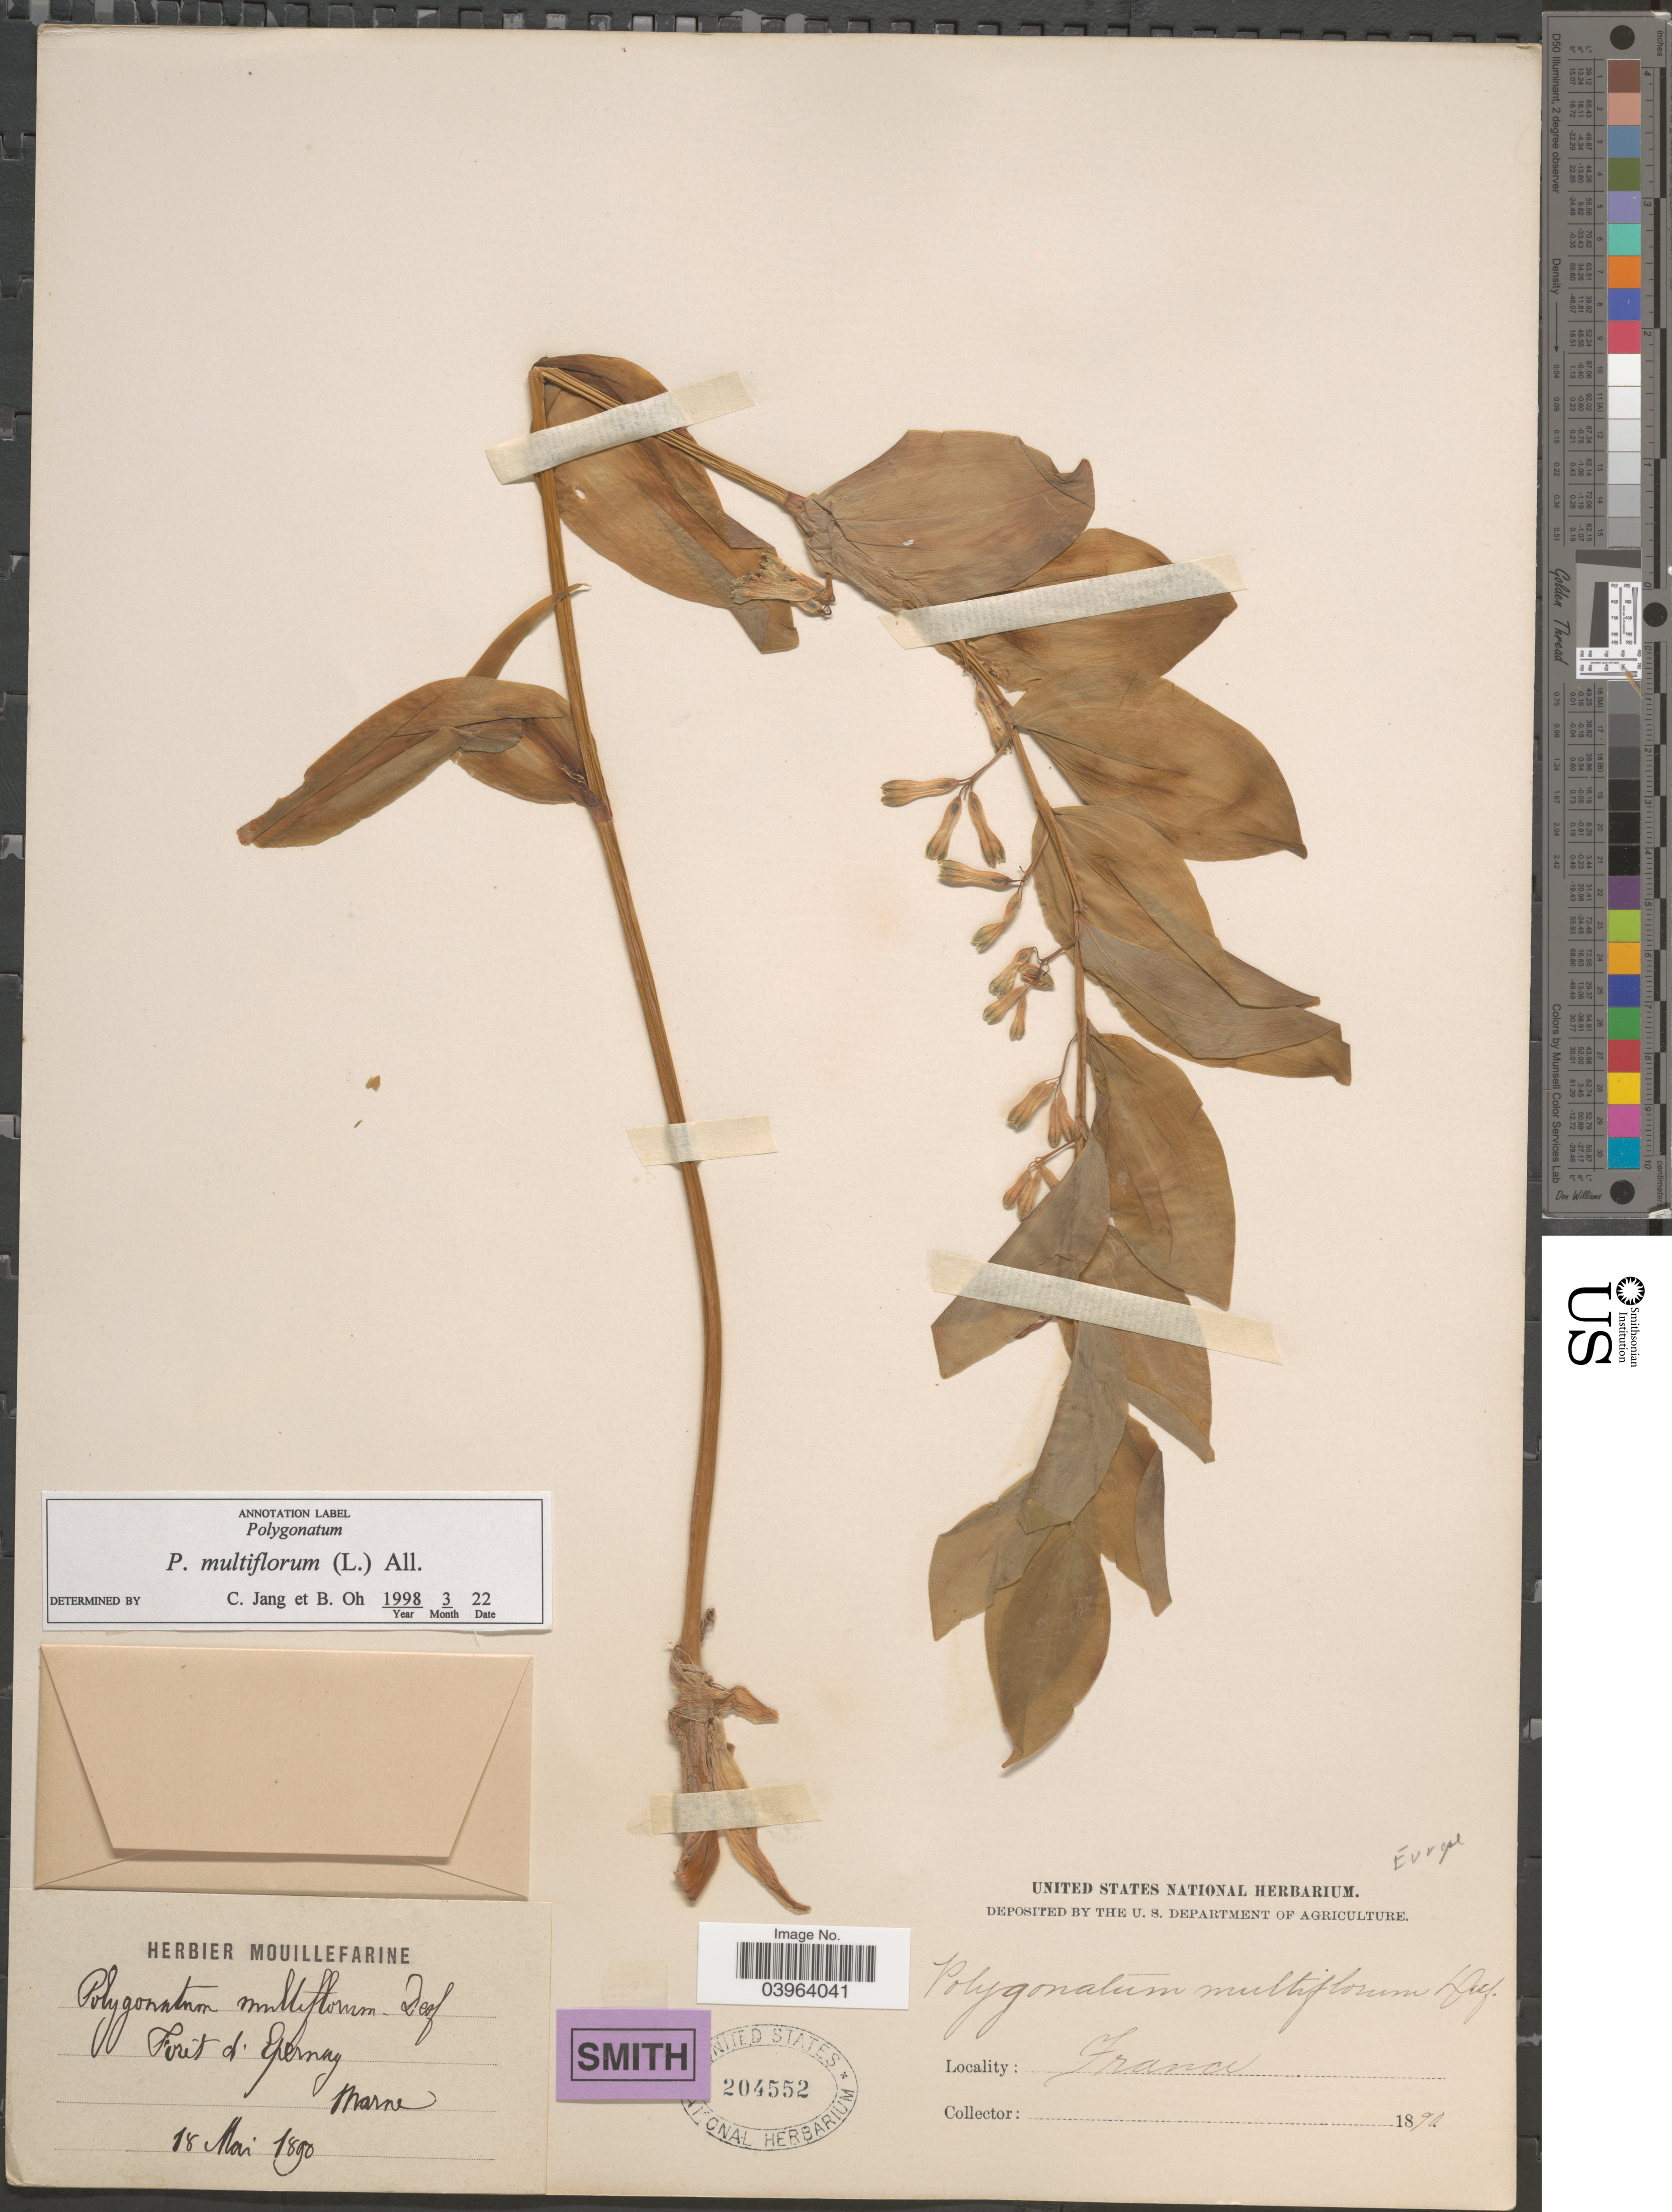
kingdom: Plantae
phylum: Tracheophyta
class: Liliopsida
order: Asparagales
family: Asparagaceae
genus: Polygonatum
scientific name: Polygonatum multiflorum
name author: (L.) All.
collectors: ex herb. Mouillefarine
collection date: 1890-05-18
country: France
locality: Forêt d'Epernay. Marne.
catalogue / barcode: US 204552